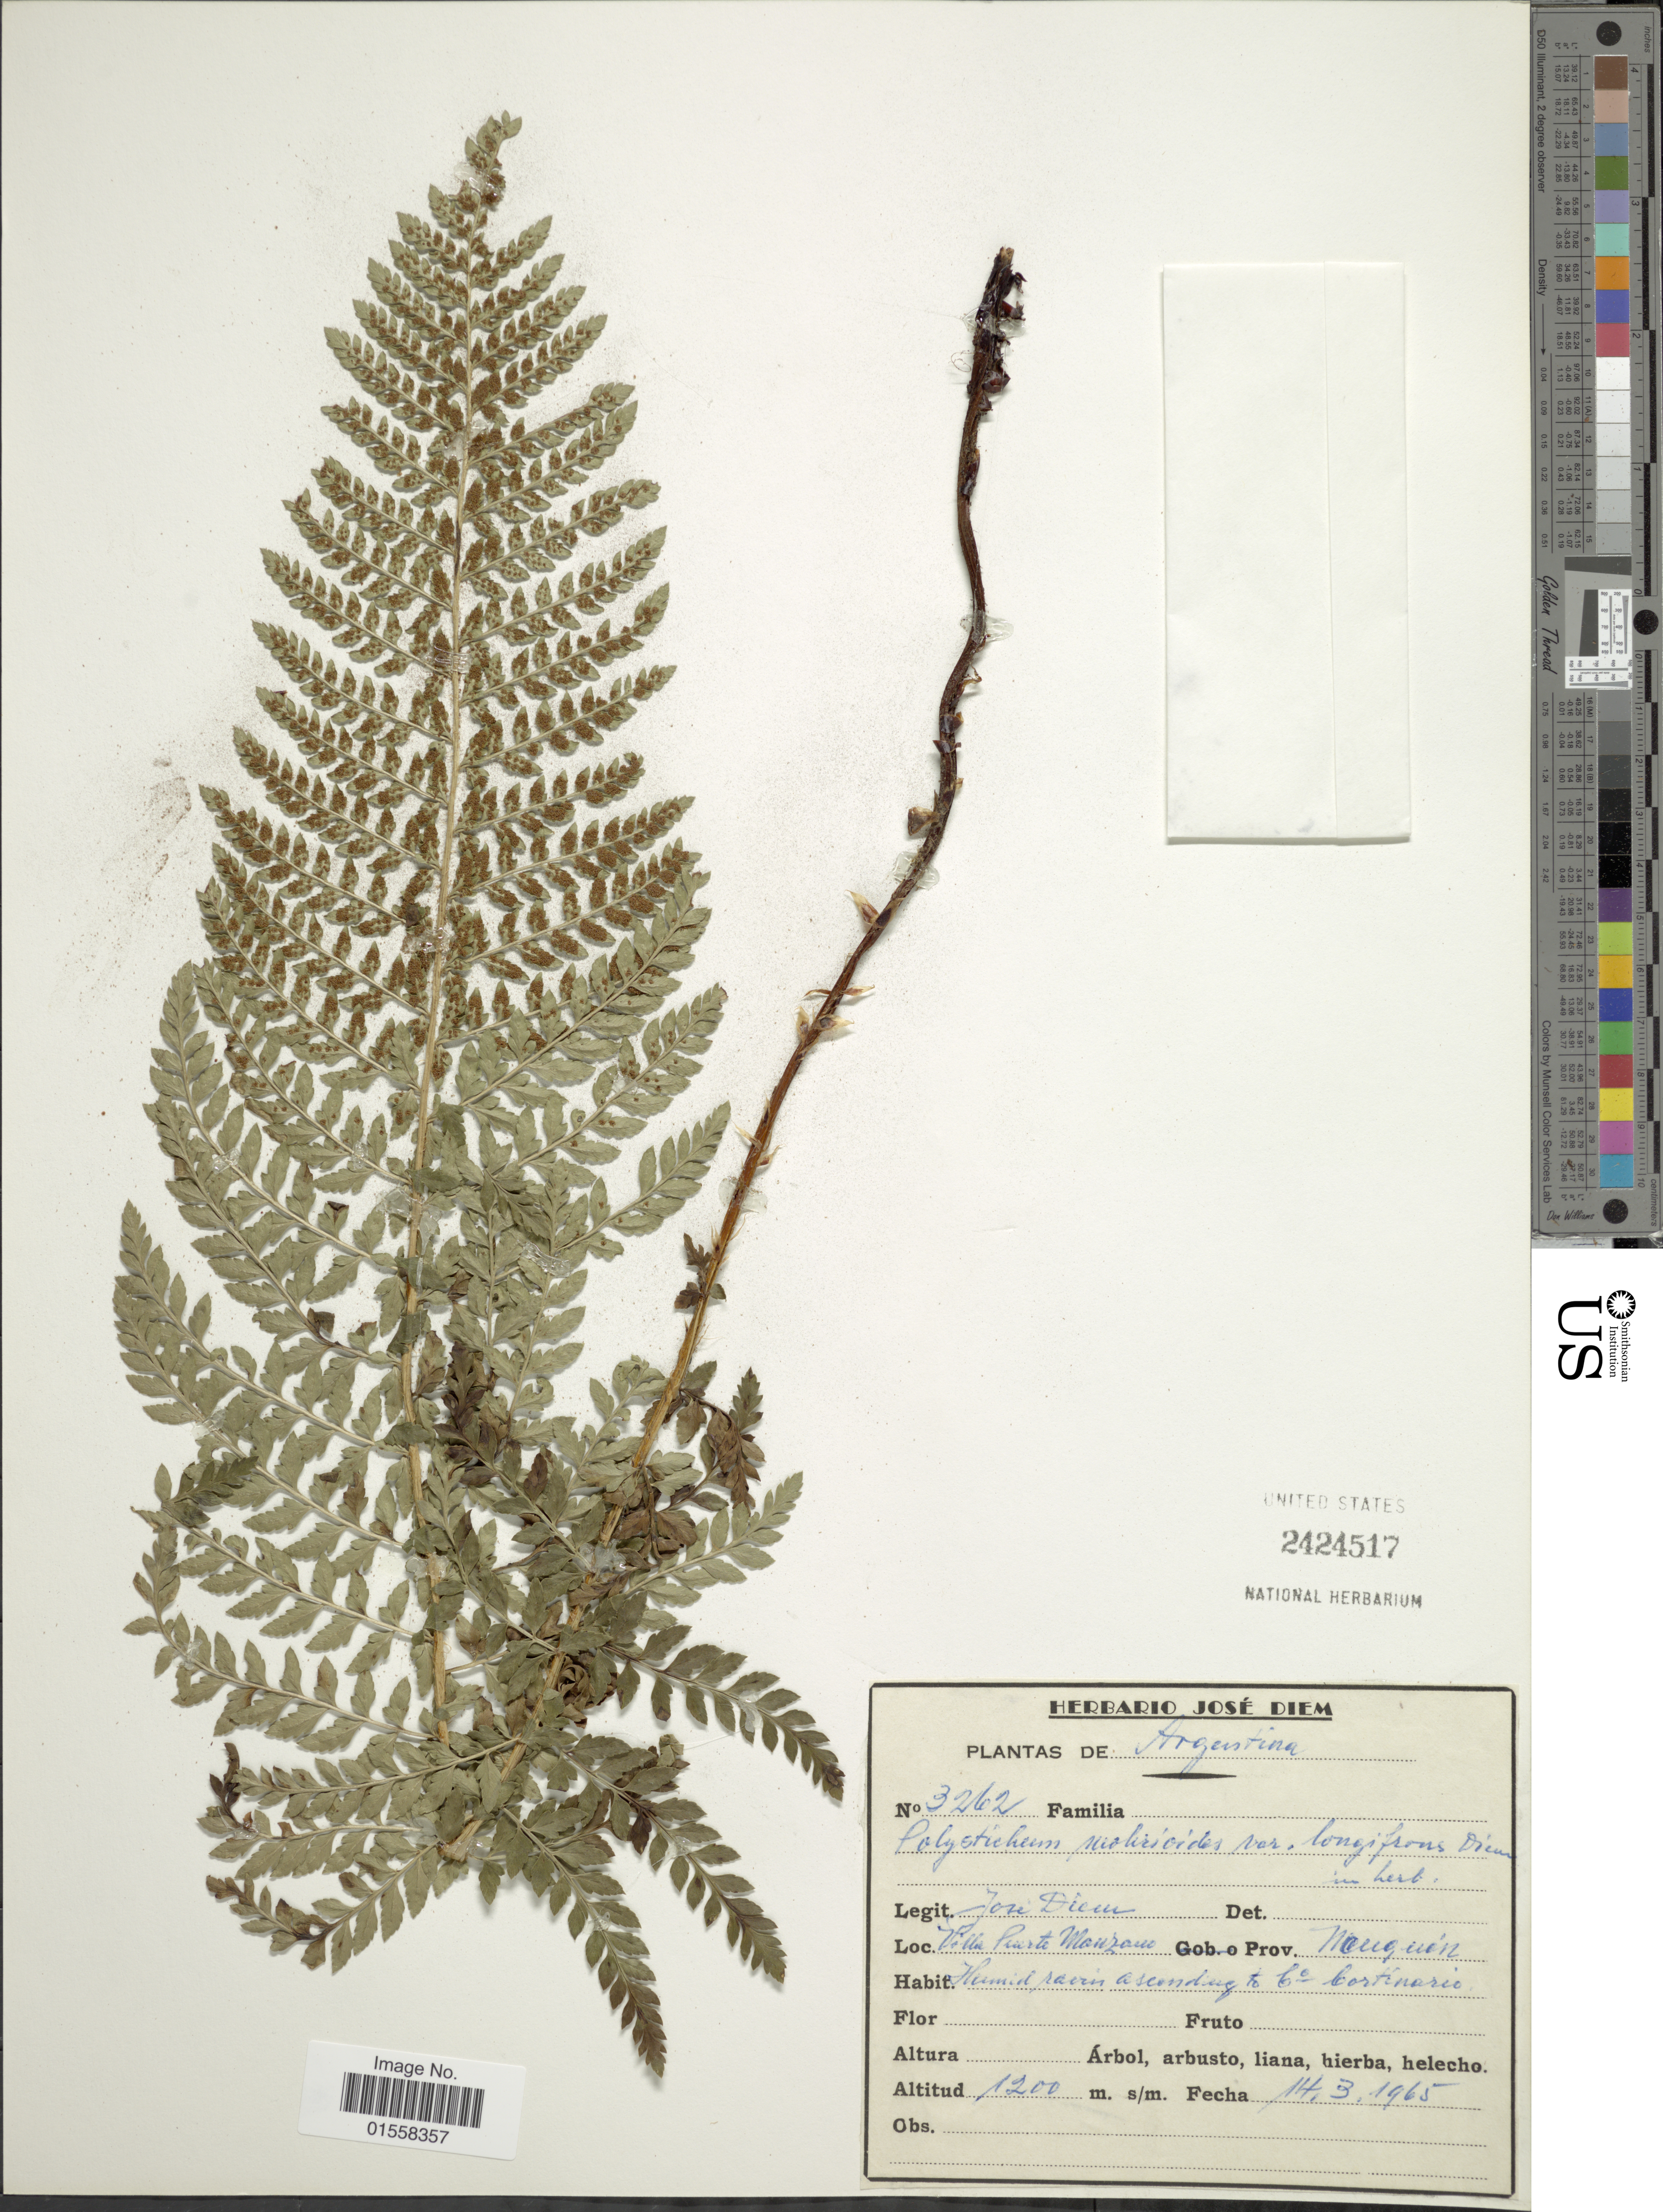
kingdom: Plantae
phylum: Tracheophyta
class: Polypodiopsida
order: Polypodiales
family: Dryopteridaceae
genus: Polystichum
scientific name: Polystichum mohrioides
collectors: J. Diem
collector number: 3262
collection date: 1965-03-14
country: Argentina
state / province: Neuquen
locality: Villa Puerte Manzano, Prov, Neuquen, ascending to Co. Cortinario.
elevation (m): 1200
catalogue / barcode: US 2424517